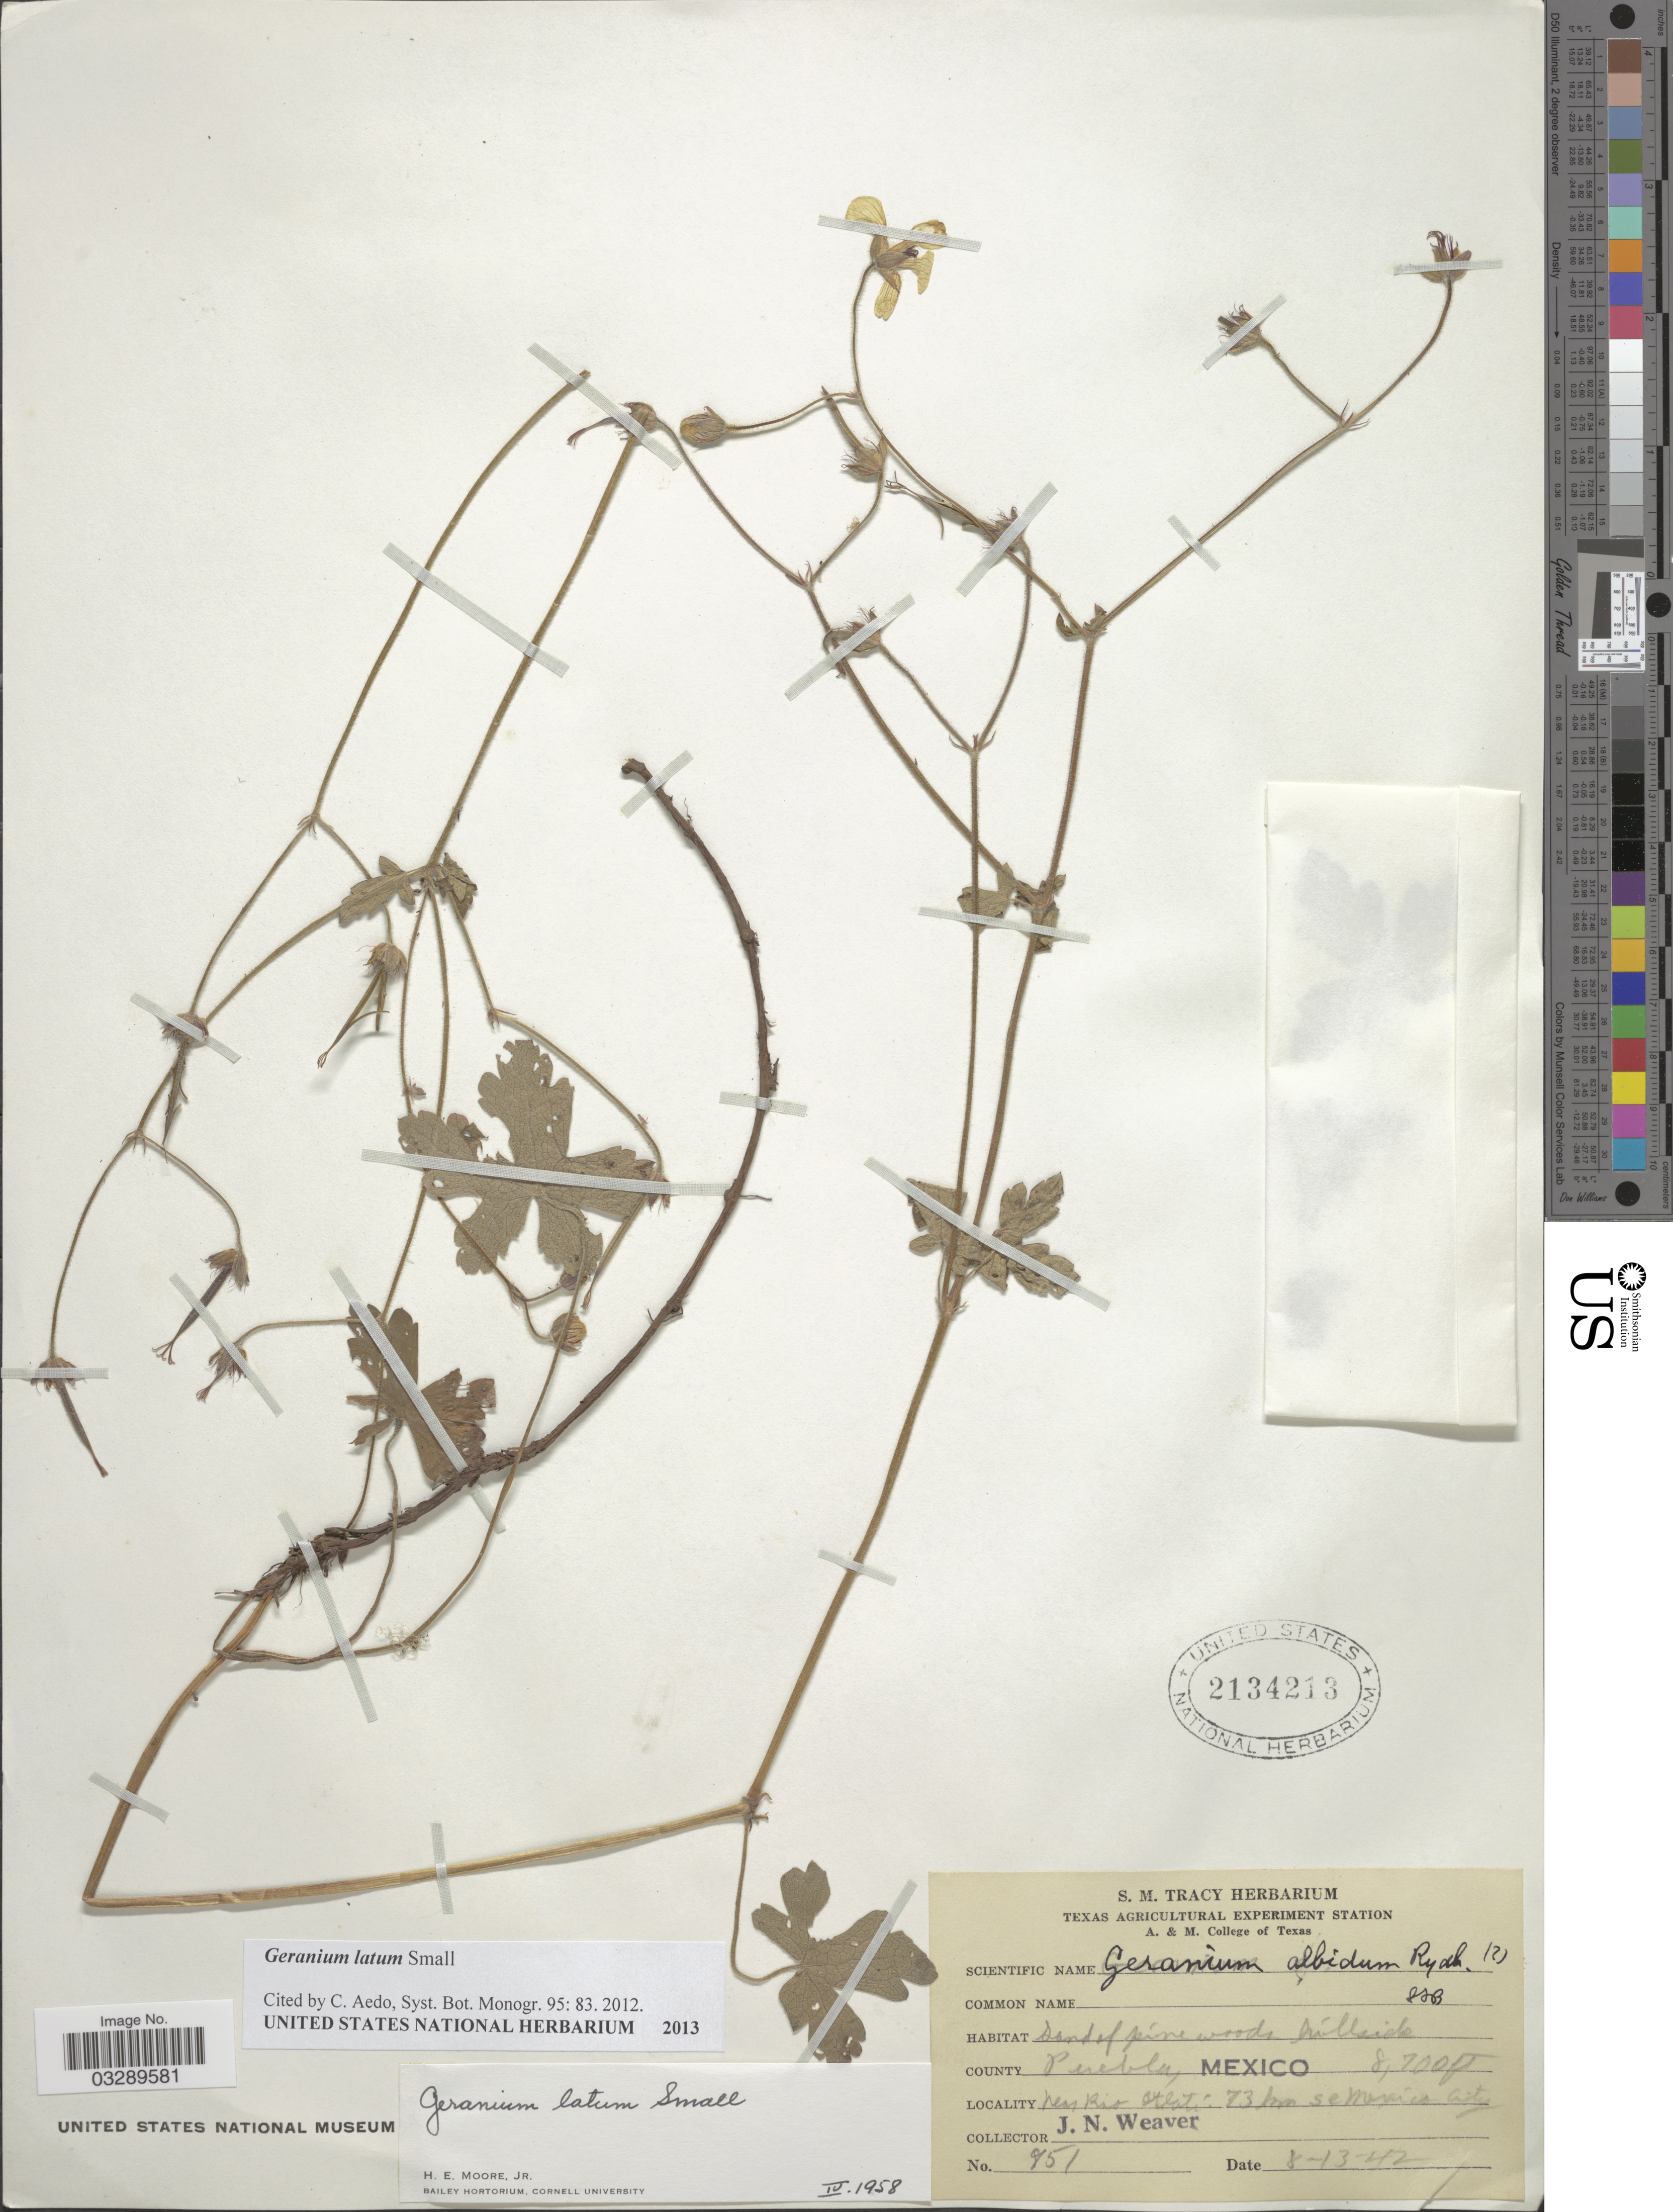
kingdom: Plantae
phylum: Tracheophyta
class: Magnoliopsida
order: Geraniales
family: Geraniaceae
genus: Geranium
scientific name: Geranium latum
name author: Small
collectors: J. N. Weaver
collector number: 951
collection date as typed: Transcribed d/m/y: 13/8/42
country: Mexico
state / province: Puebla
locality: Near Rio State; 73 km se Mexico City.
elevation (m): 2652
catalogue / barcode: US 2134213